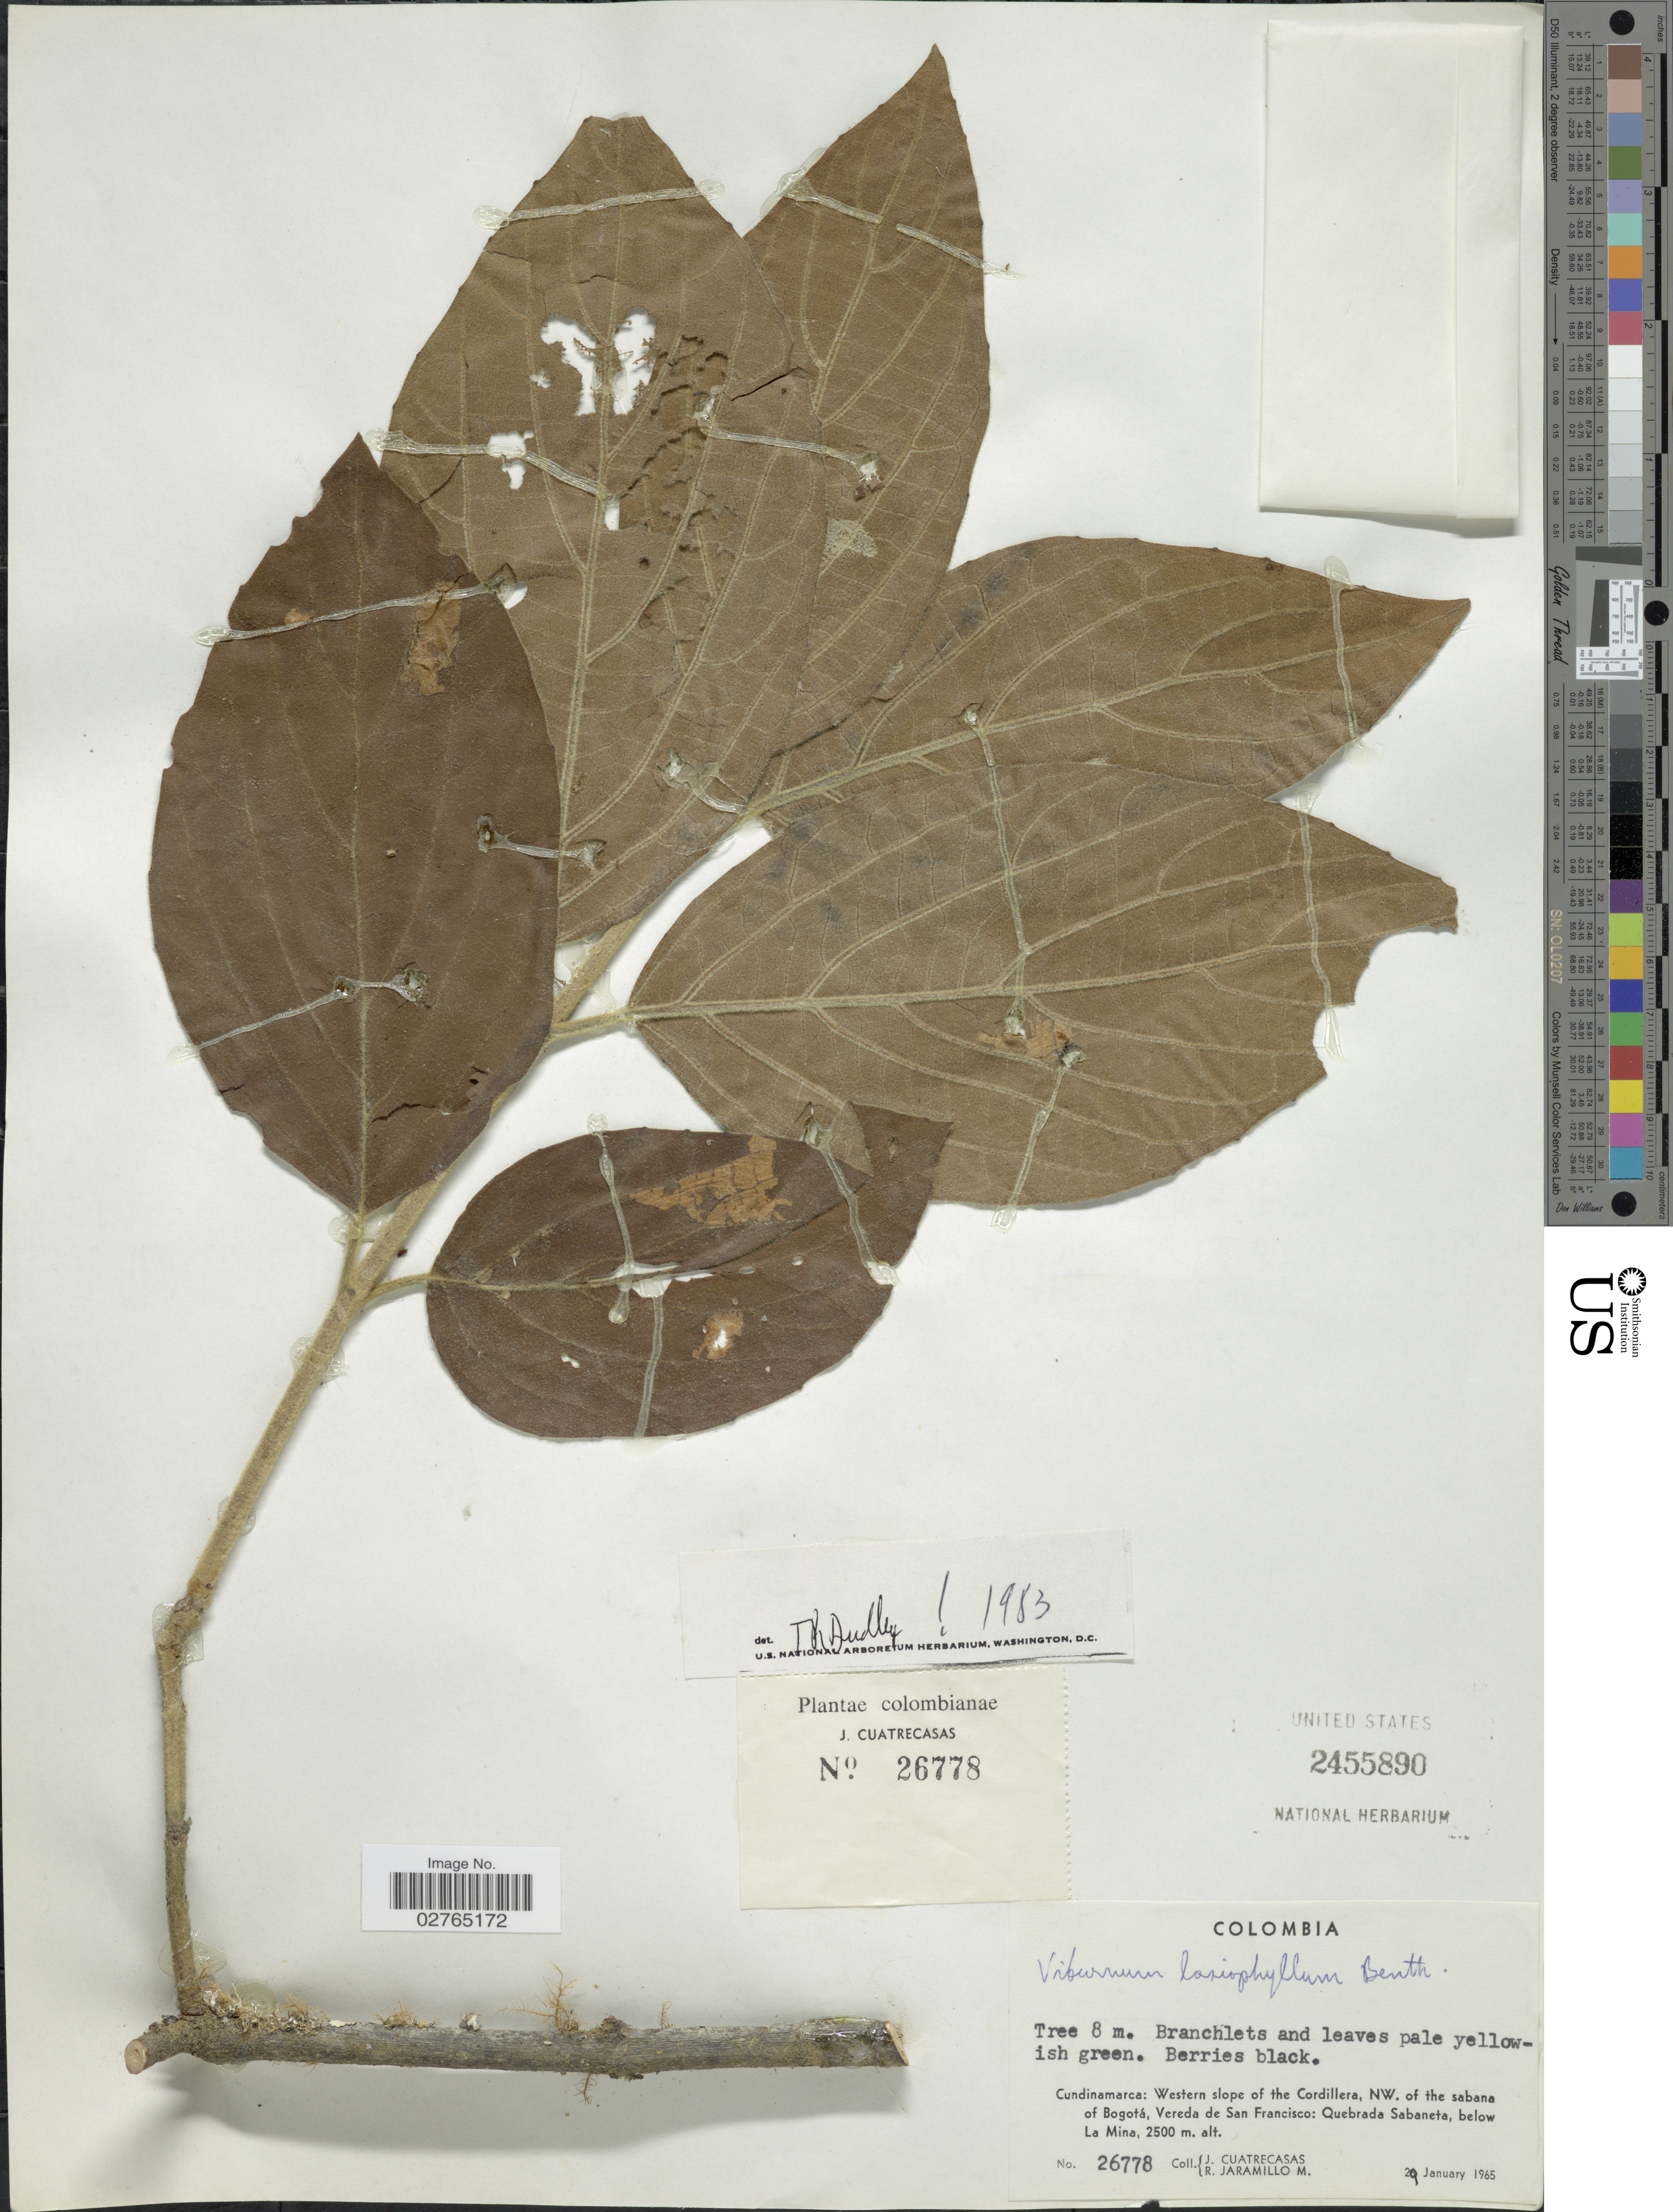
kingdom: Plantae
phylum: Tracheophyta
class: Magnoliopsida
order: Dipsacales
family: Viburnaceae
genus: Viburnum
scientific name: Viburnum lasiophyllum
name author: Benth.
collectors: J. Cuatrecasas & R. Jaramillo M.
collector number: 26778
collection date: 1965-01-29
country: Colombia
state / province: Cundinamarca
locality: Western slope of the Cordillera, NW. of the sabana of Bogotá, Vereda de San Francisco: Quebrada Sabaneta, below La Mina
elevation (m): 2500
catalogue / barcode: US 2455890